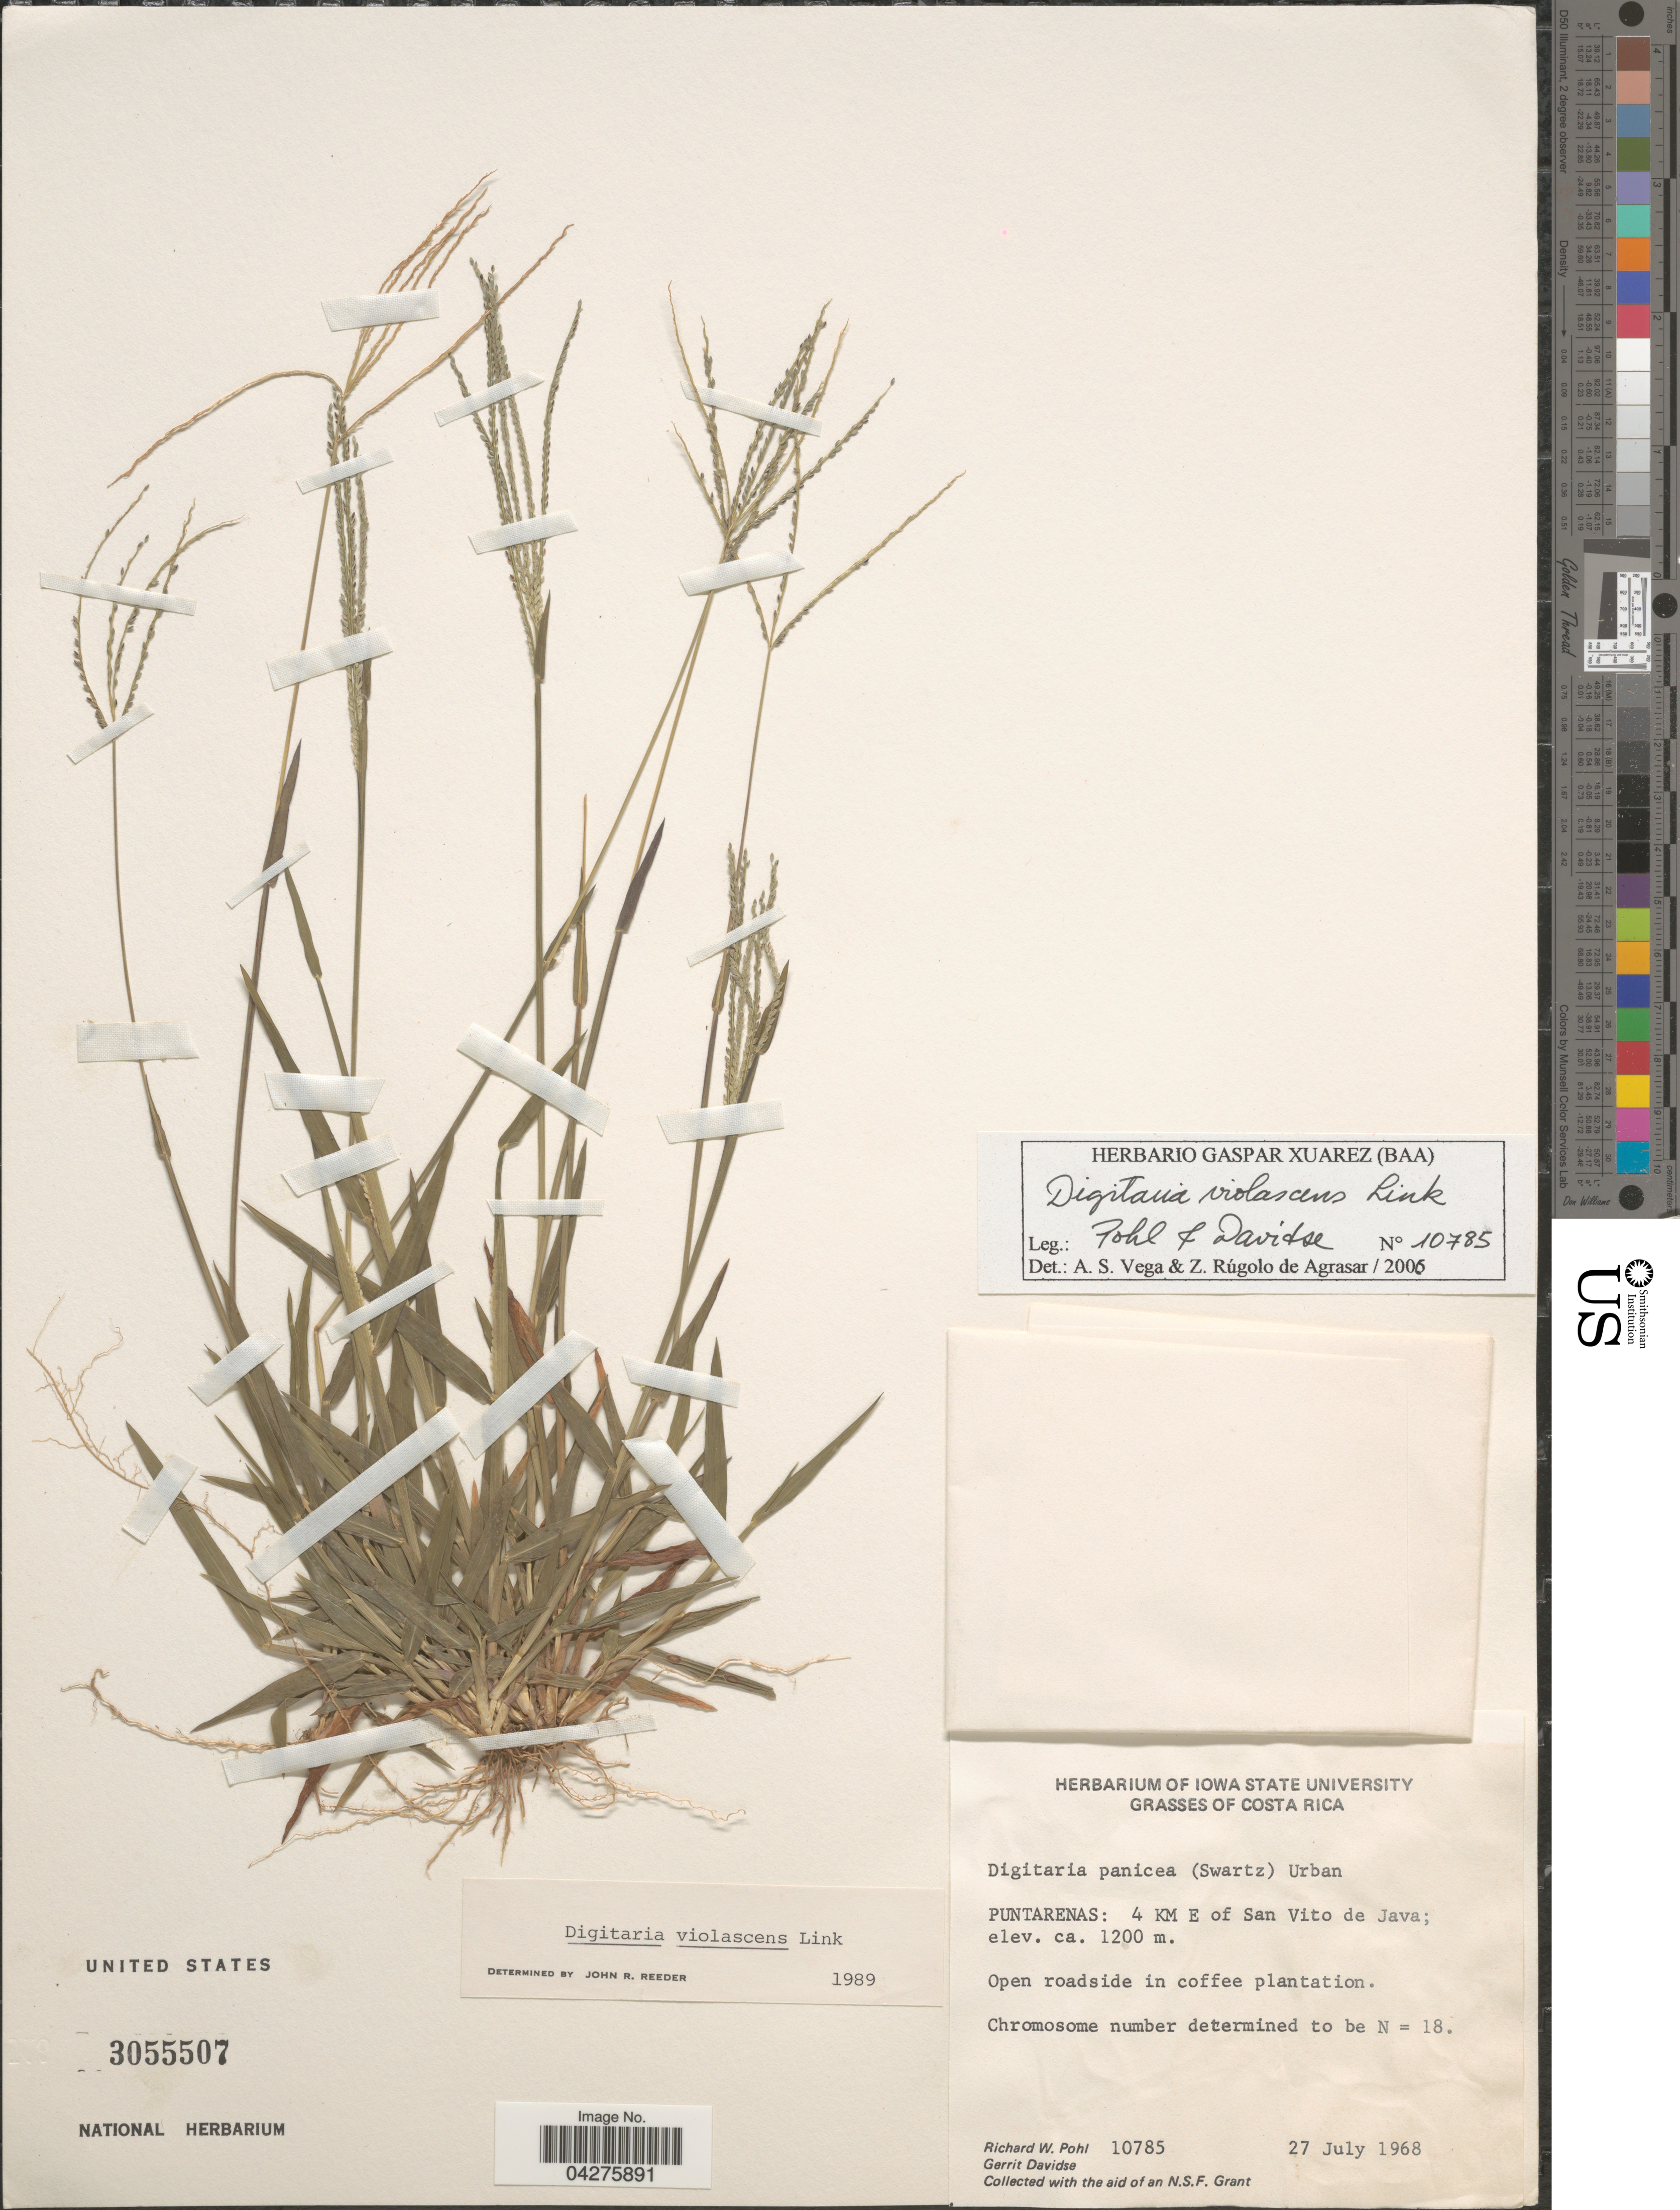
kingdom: Plantae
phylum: Tracheophyta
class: Liliopsida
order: Poales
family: Poaceae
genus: Digitaria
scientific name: Digitaria violascens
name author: Link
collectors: R. W. Pohl & G. Davidse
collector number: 10785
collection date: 1968-07-27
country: Costa Rica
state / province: Puntarenas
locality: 4 KM E of San Vito de Java. Open roadside in coffee plantation.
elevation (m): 1200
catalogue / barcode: US 3055507